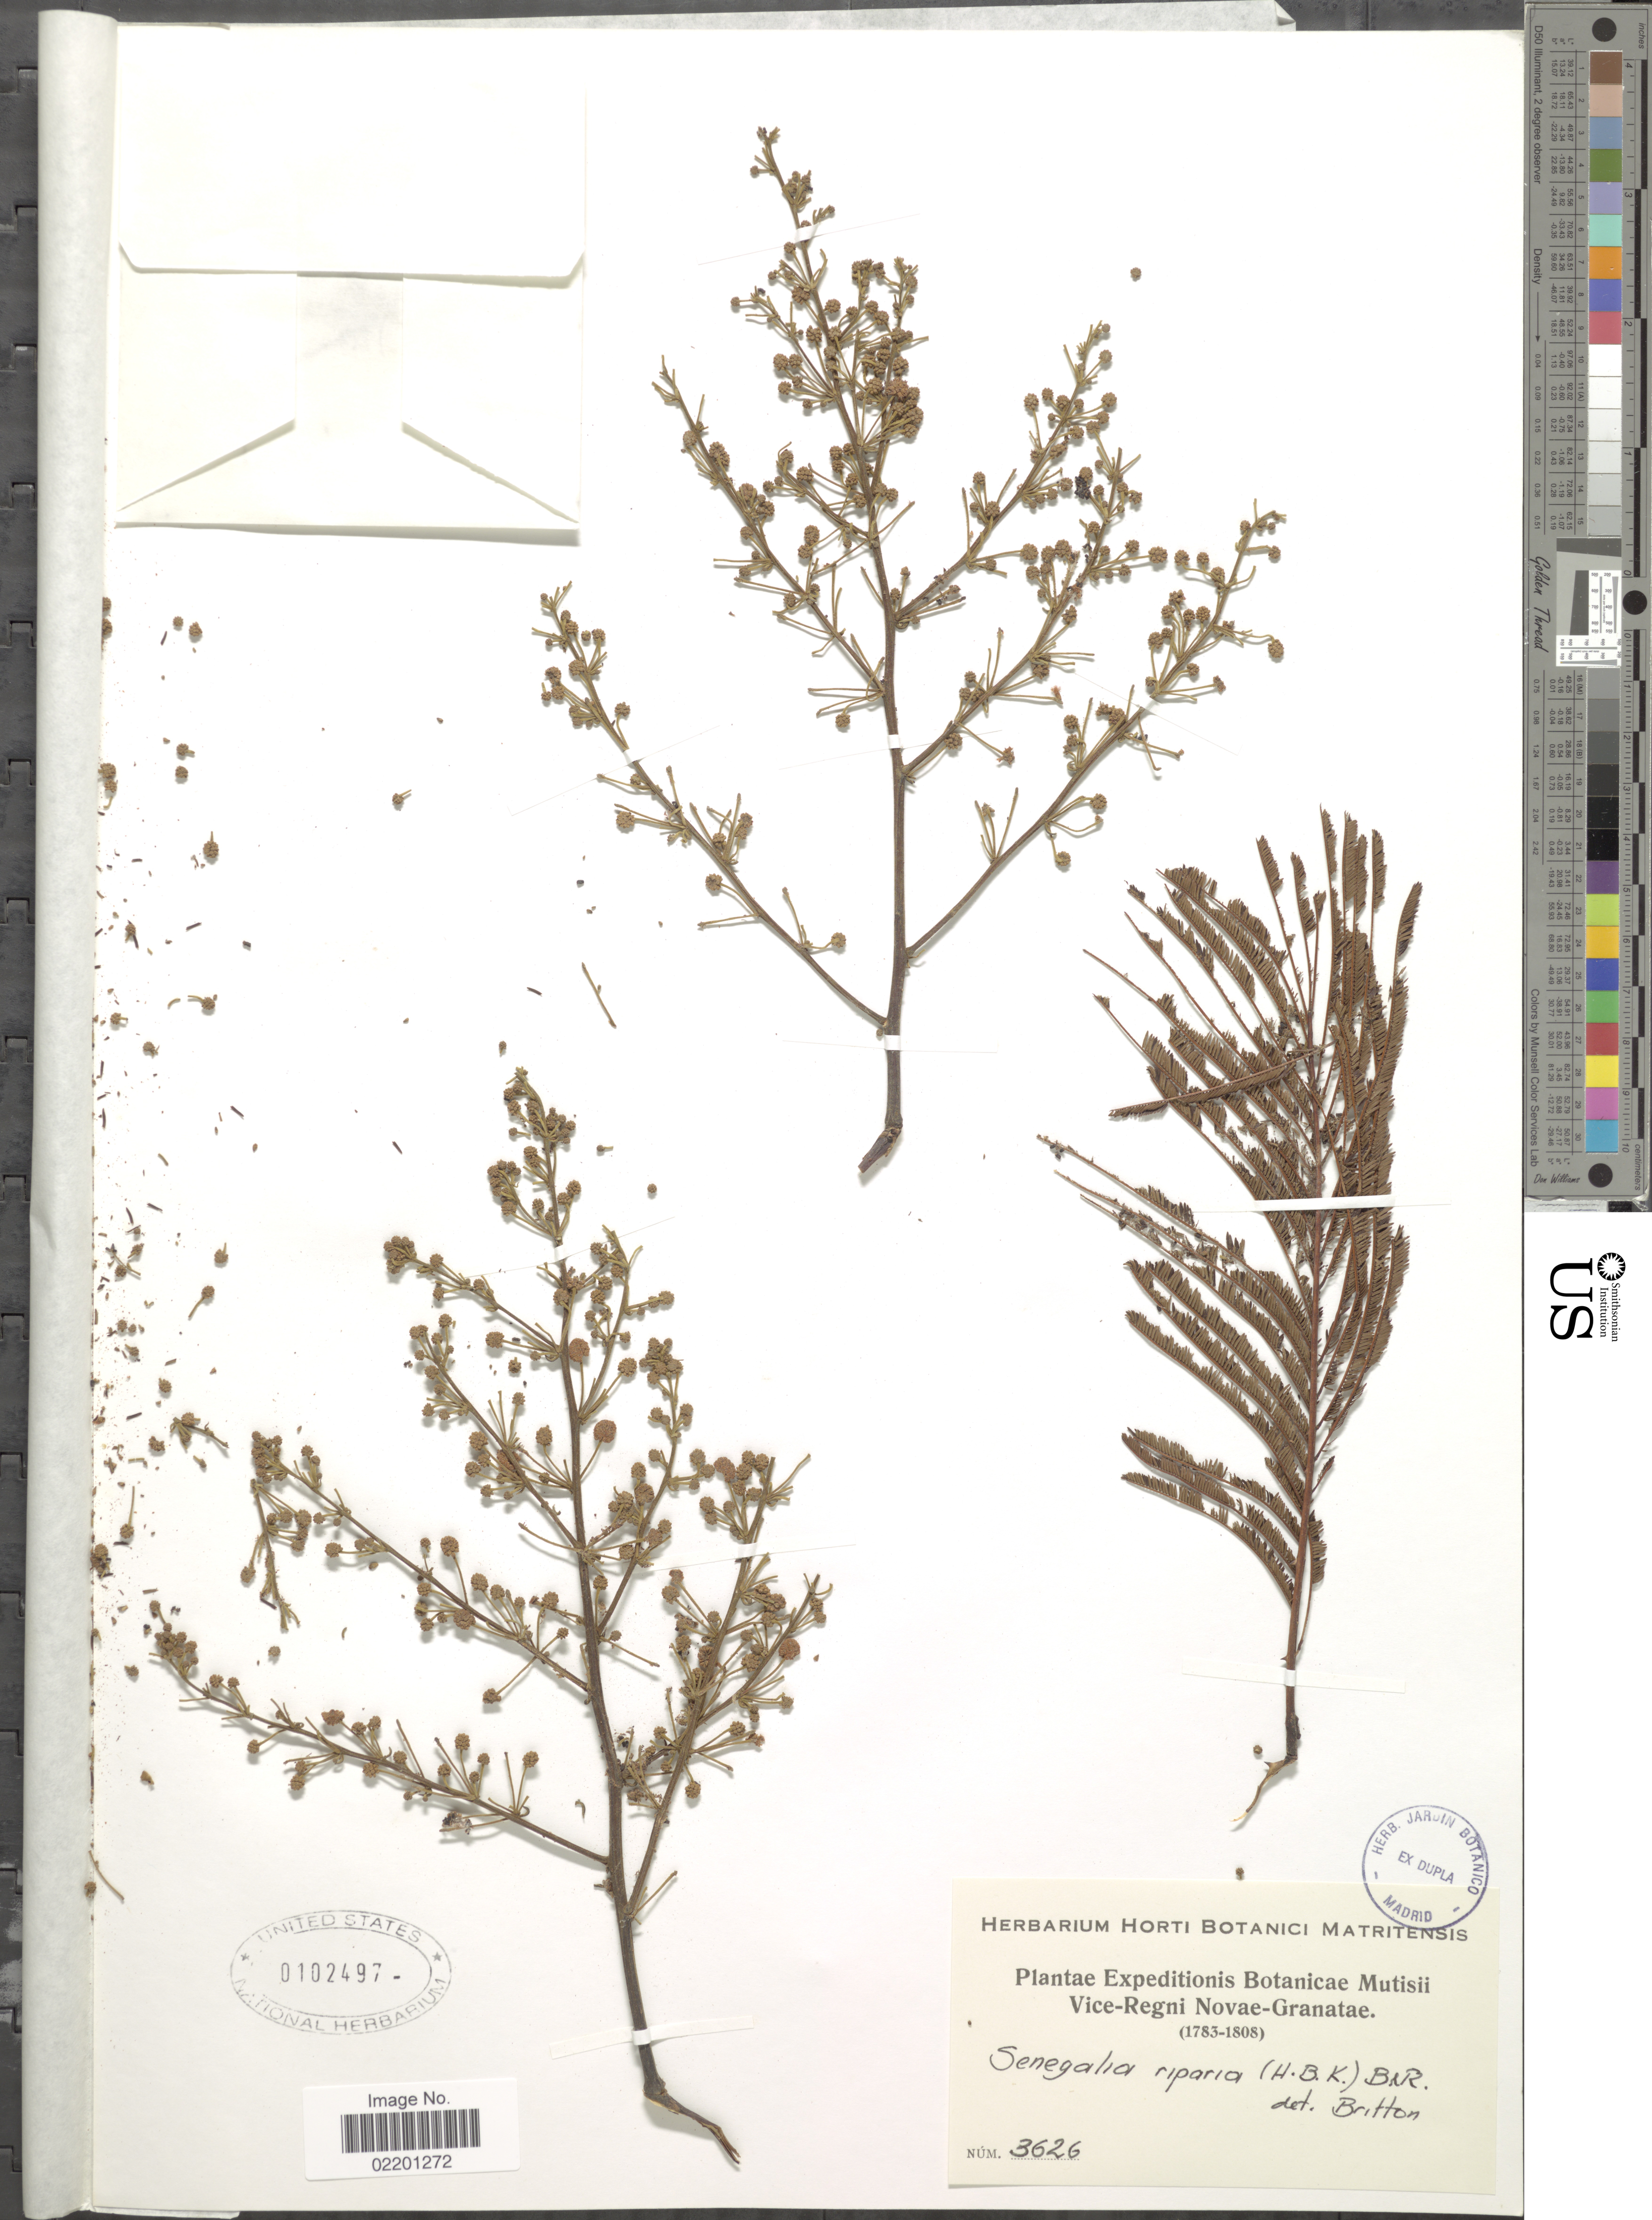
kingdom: Plantae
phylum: Tracheophyta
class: Magnoliopsida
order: Fabales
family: Fabaceae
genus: Senegalia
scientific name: Senegalia riparia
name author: (Kunth) Britton & Rose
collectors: J. C. B. Mutis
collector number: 3626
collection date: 1783/1808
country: Colombia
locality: Vice-Regni, Novae-Granatae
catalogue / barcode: US 102497